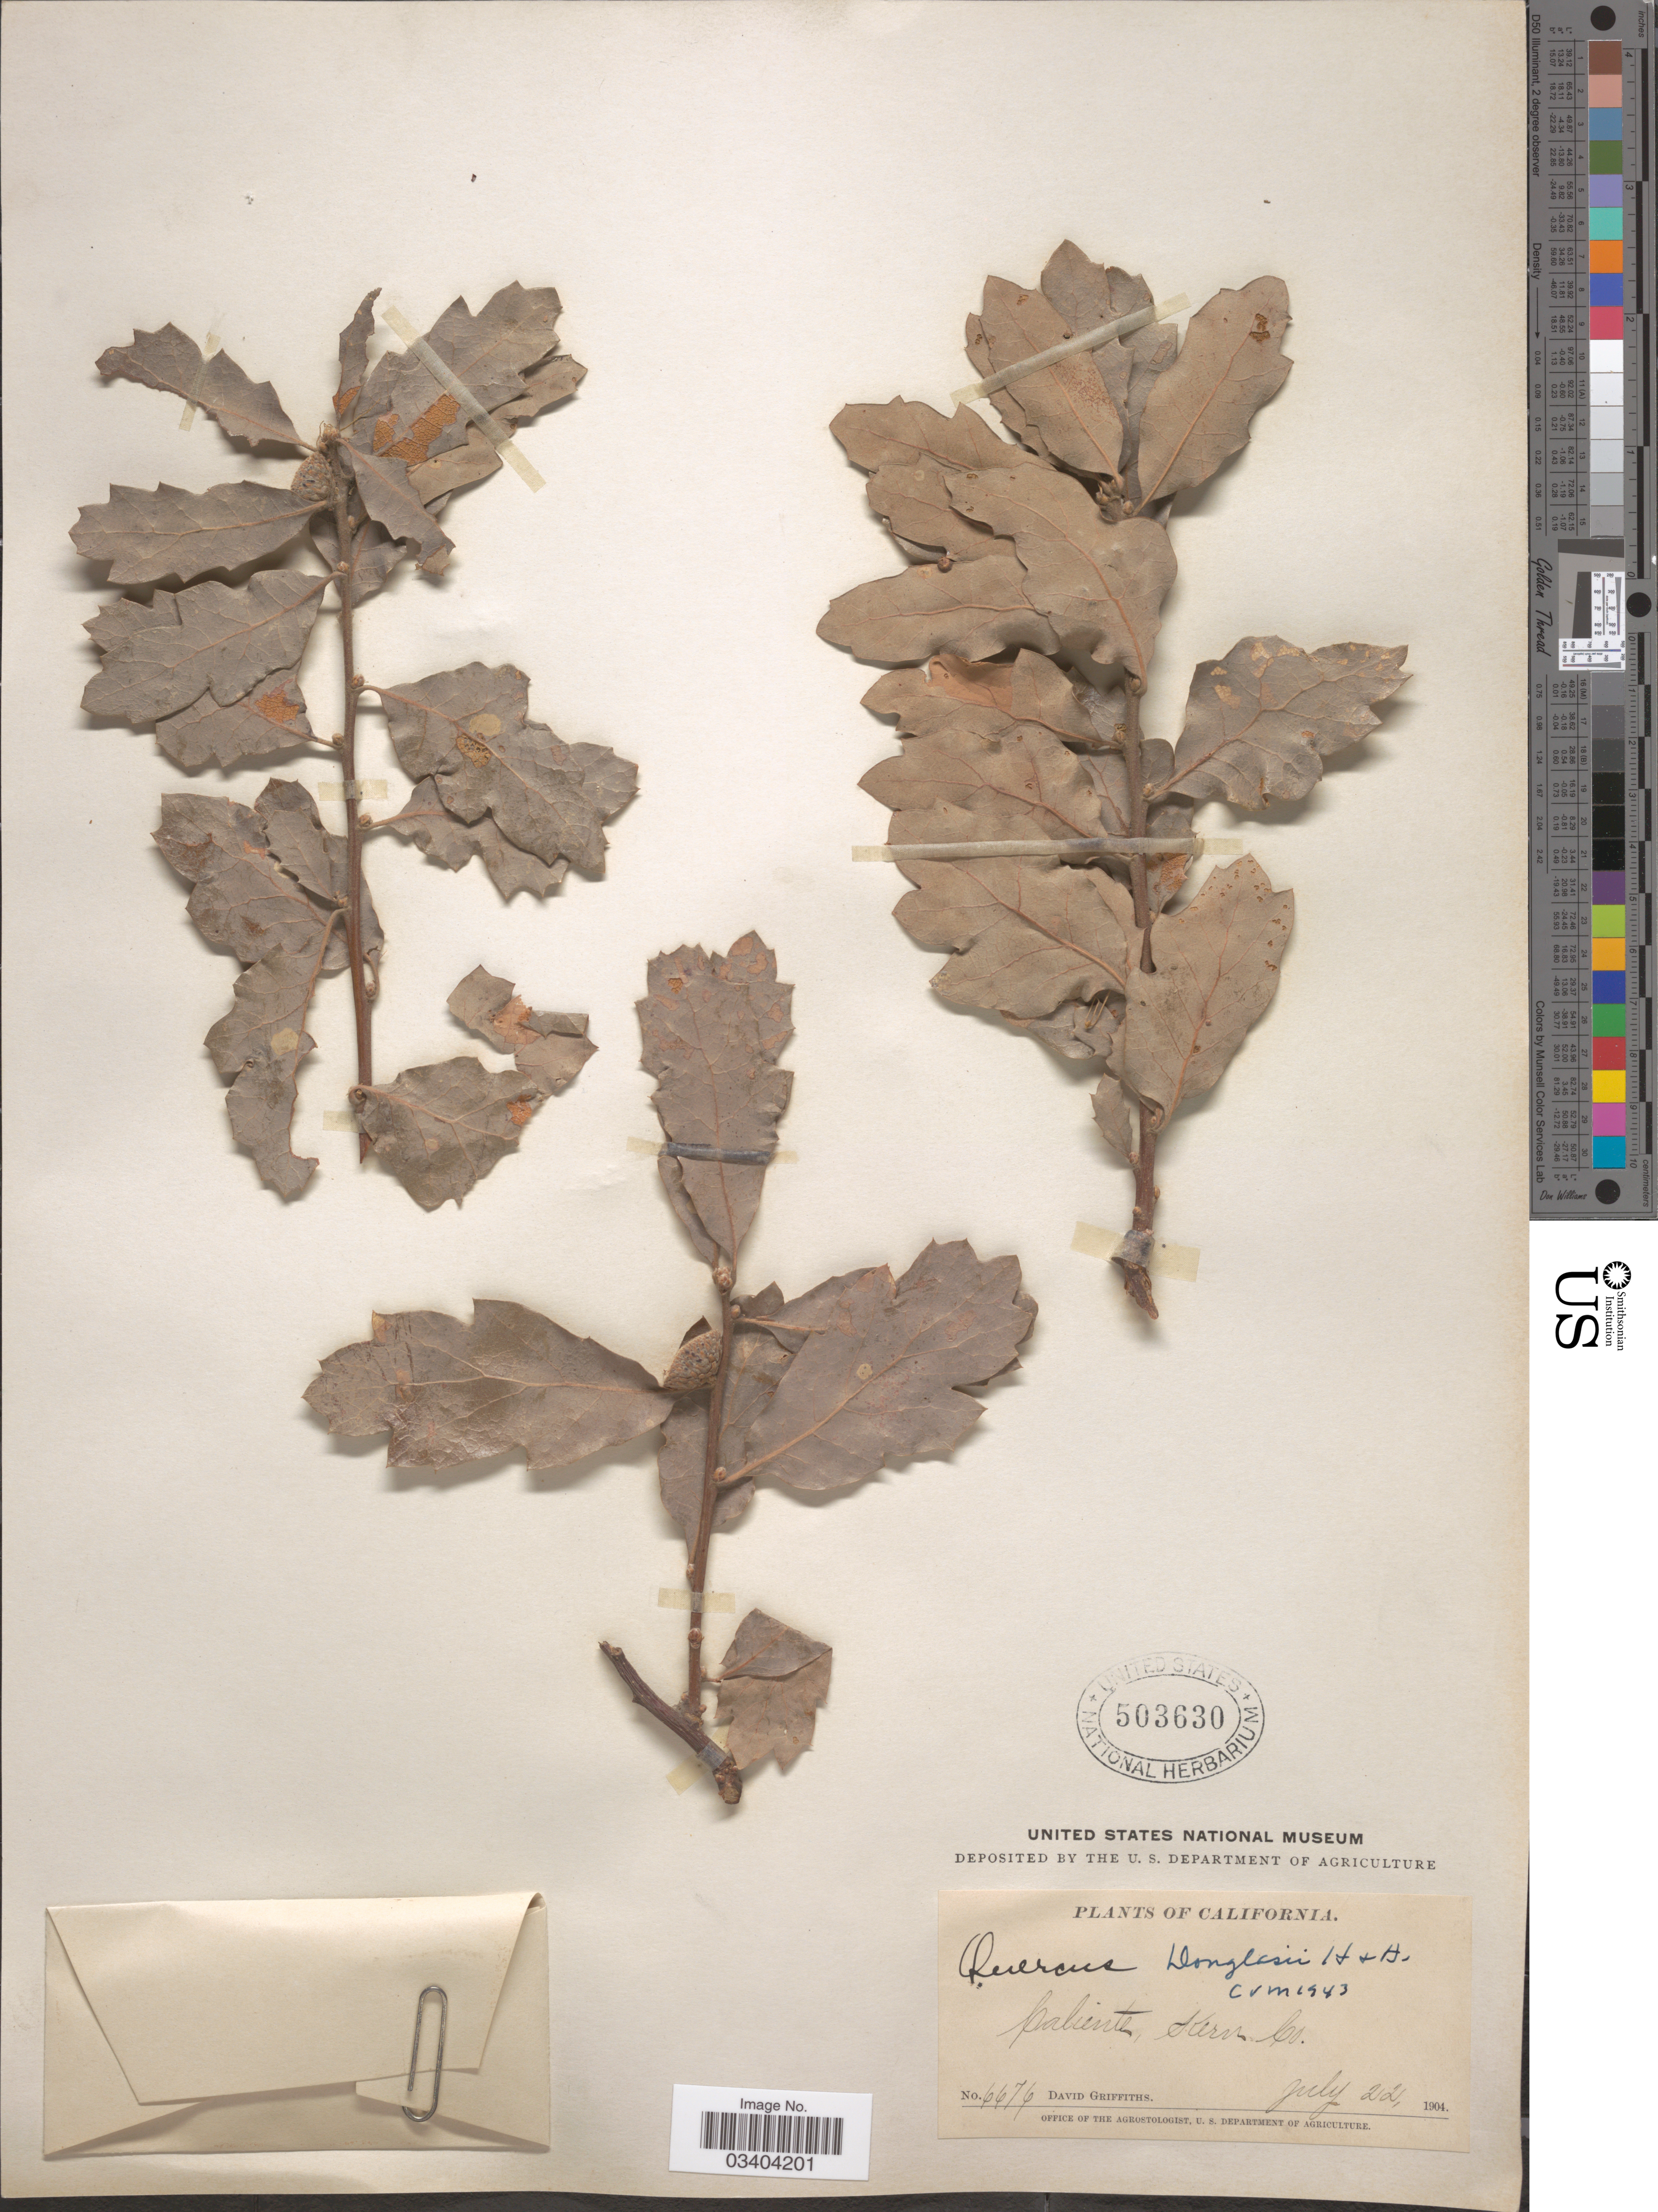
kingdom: Plantae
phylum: Tracheophyta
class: Magnoliopsida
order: Fagales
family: Fagaceae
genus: Quercus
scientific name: Quercus douglasii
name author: Hook. & Arn.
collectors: D. Griffiths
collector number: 6676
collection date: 1904-07-22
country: United States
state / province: California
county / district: Kern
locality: Caliente, Kern Co.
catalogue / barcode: US 503630